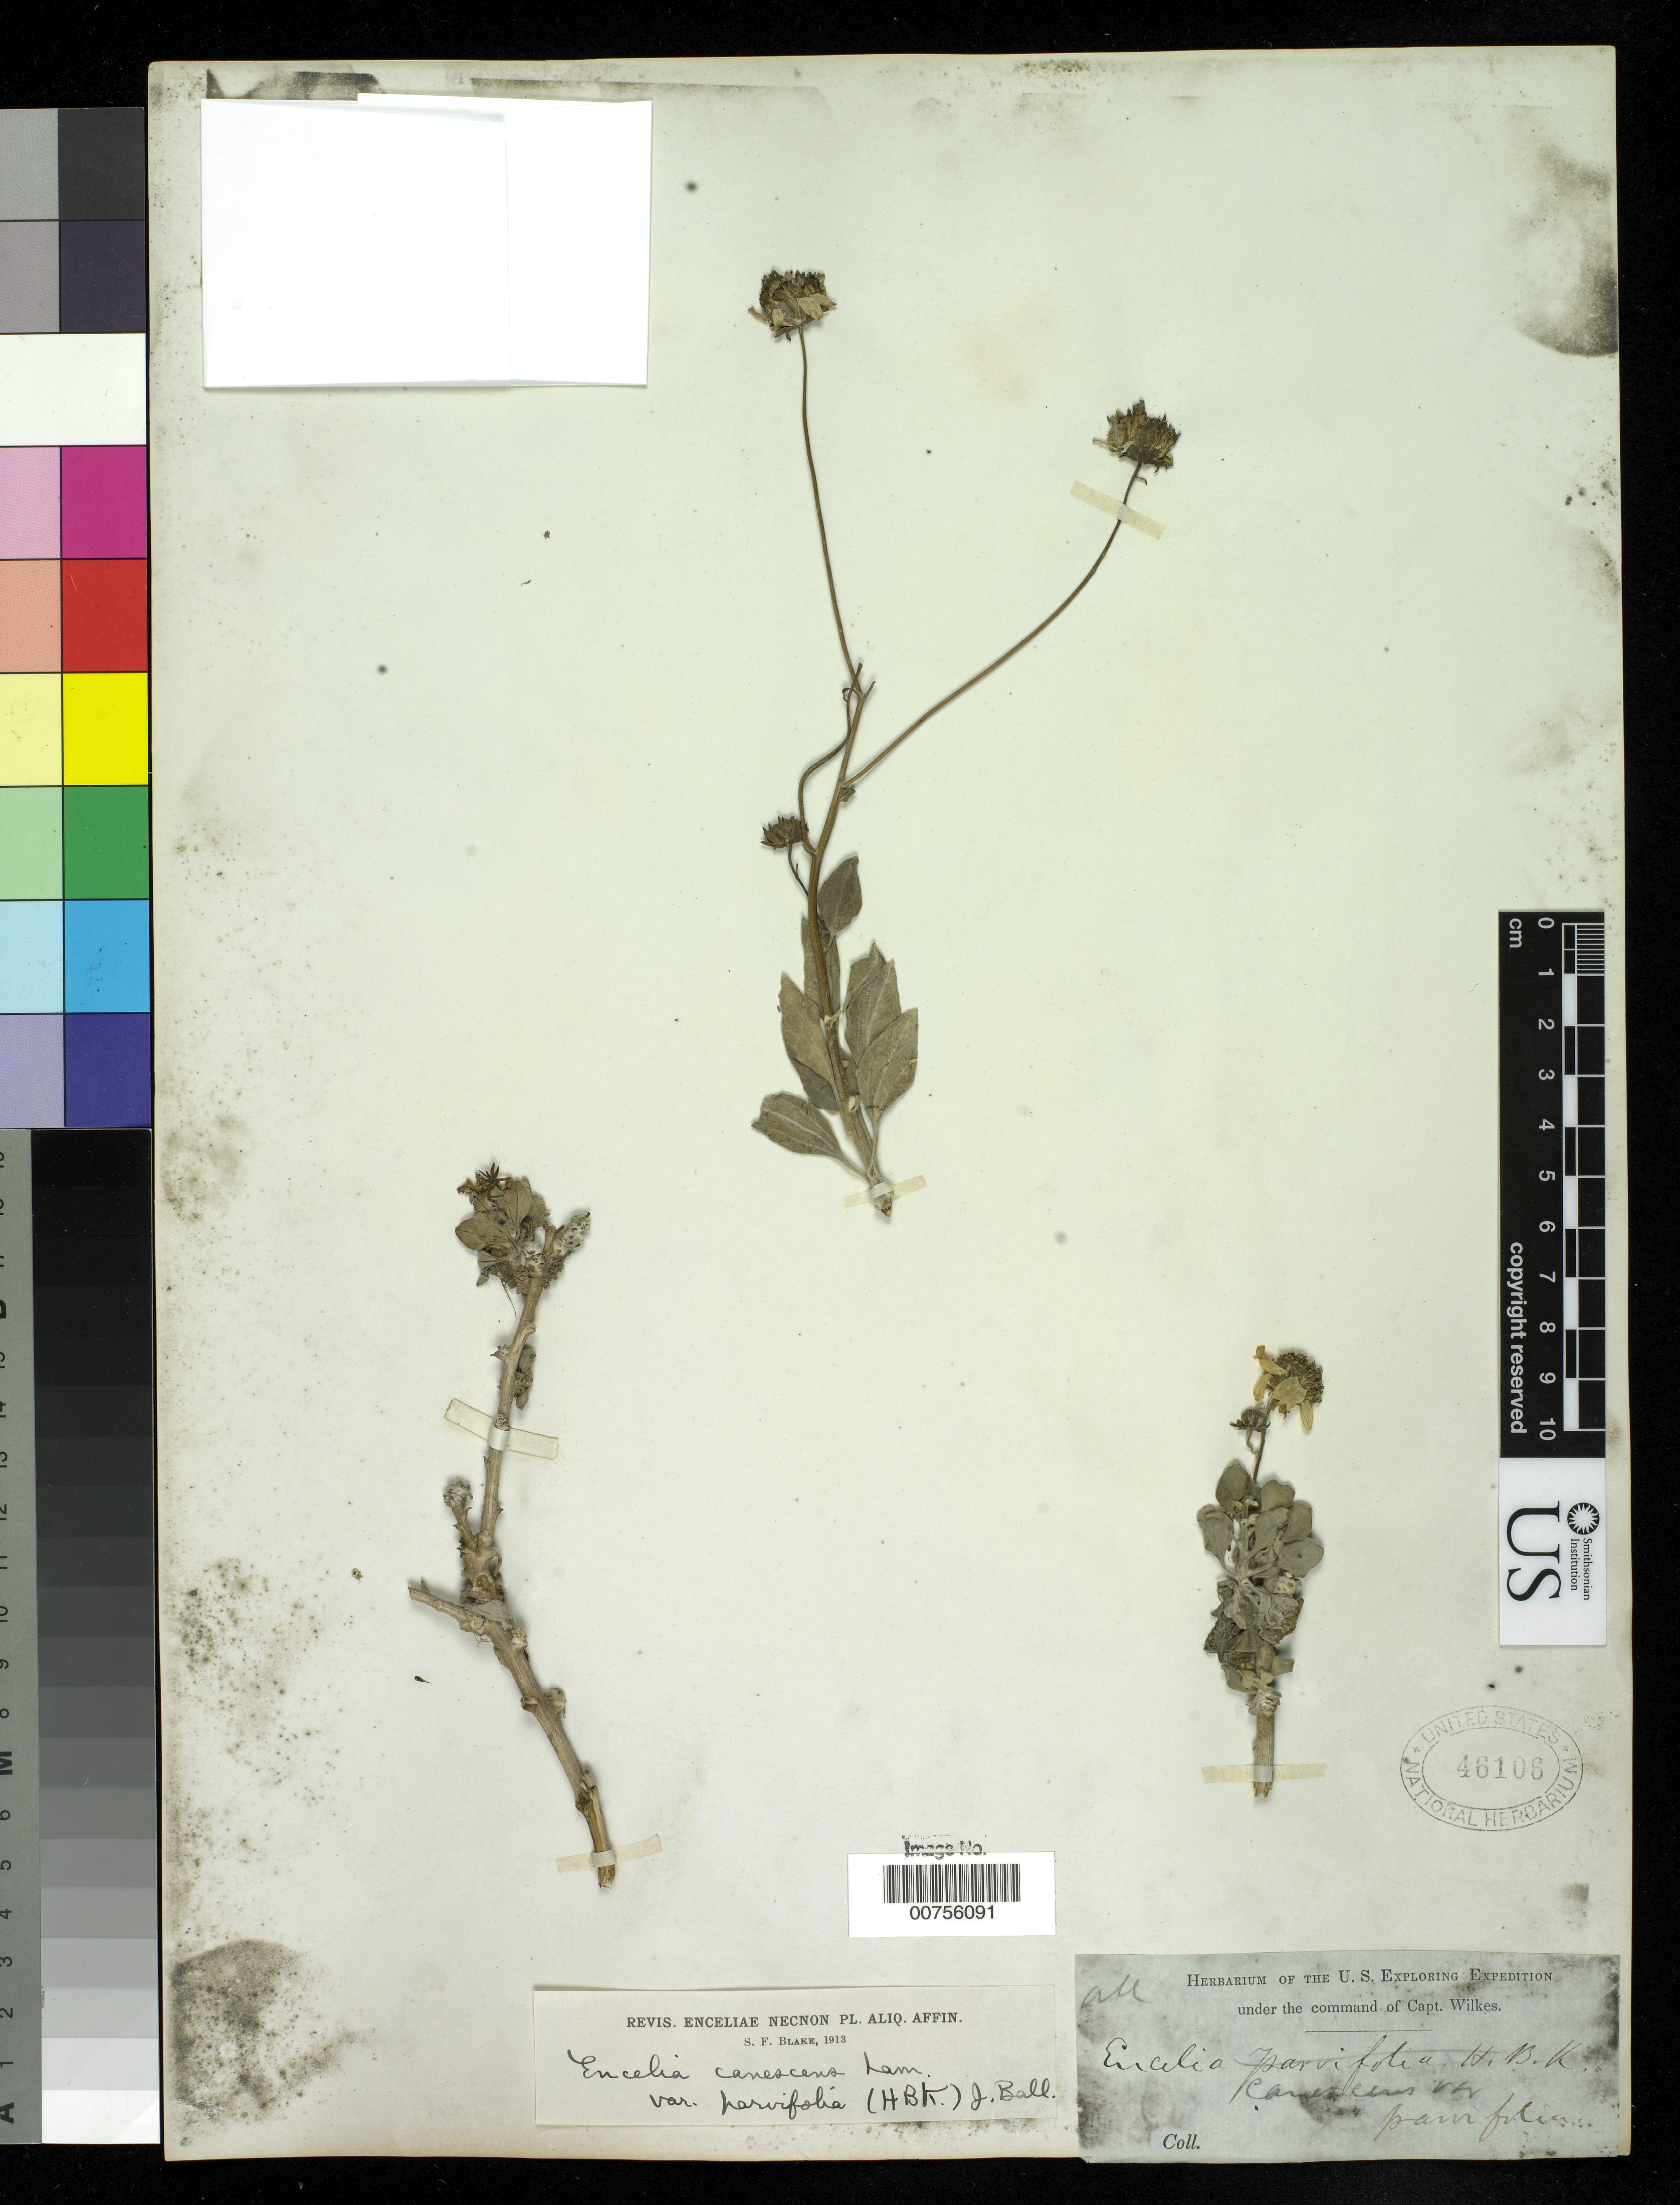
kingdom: Plantae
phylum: Tracheophyta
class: Magnoliopsida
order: Asterales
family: Asteraceae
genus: Encelia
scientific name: Encelia canescens var. parvifolia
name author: Ball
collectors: Wilkes Explor. Exped.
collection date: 1838/1842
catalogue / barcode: US 46106